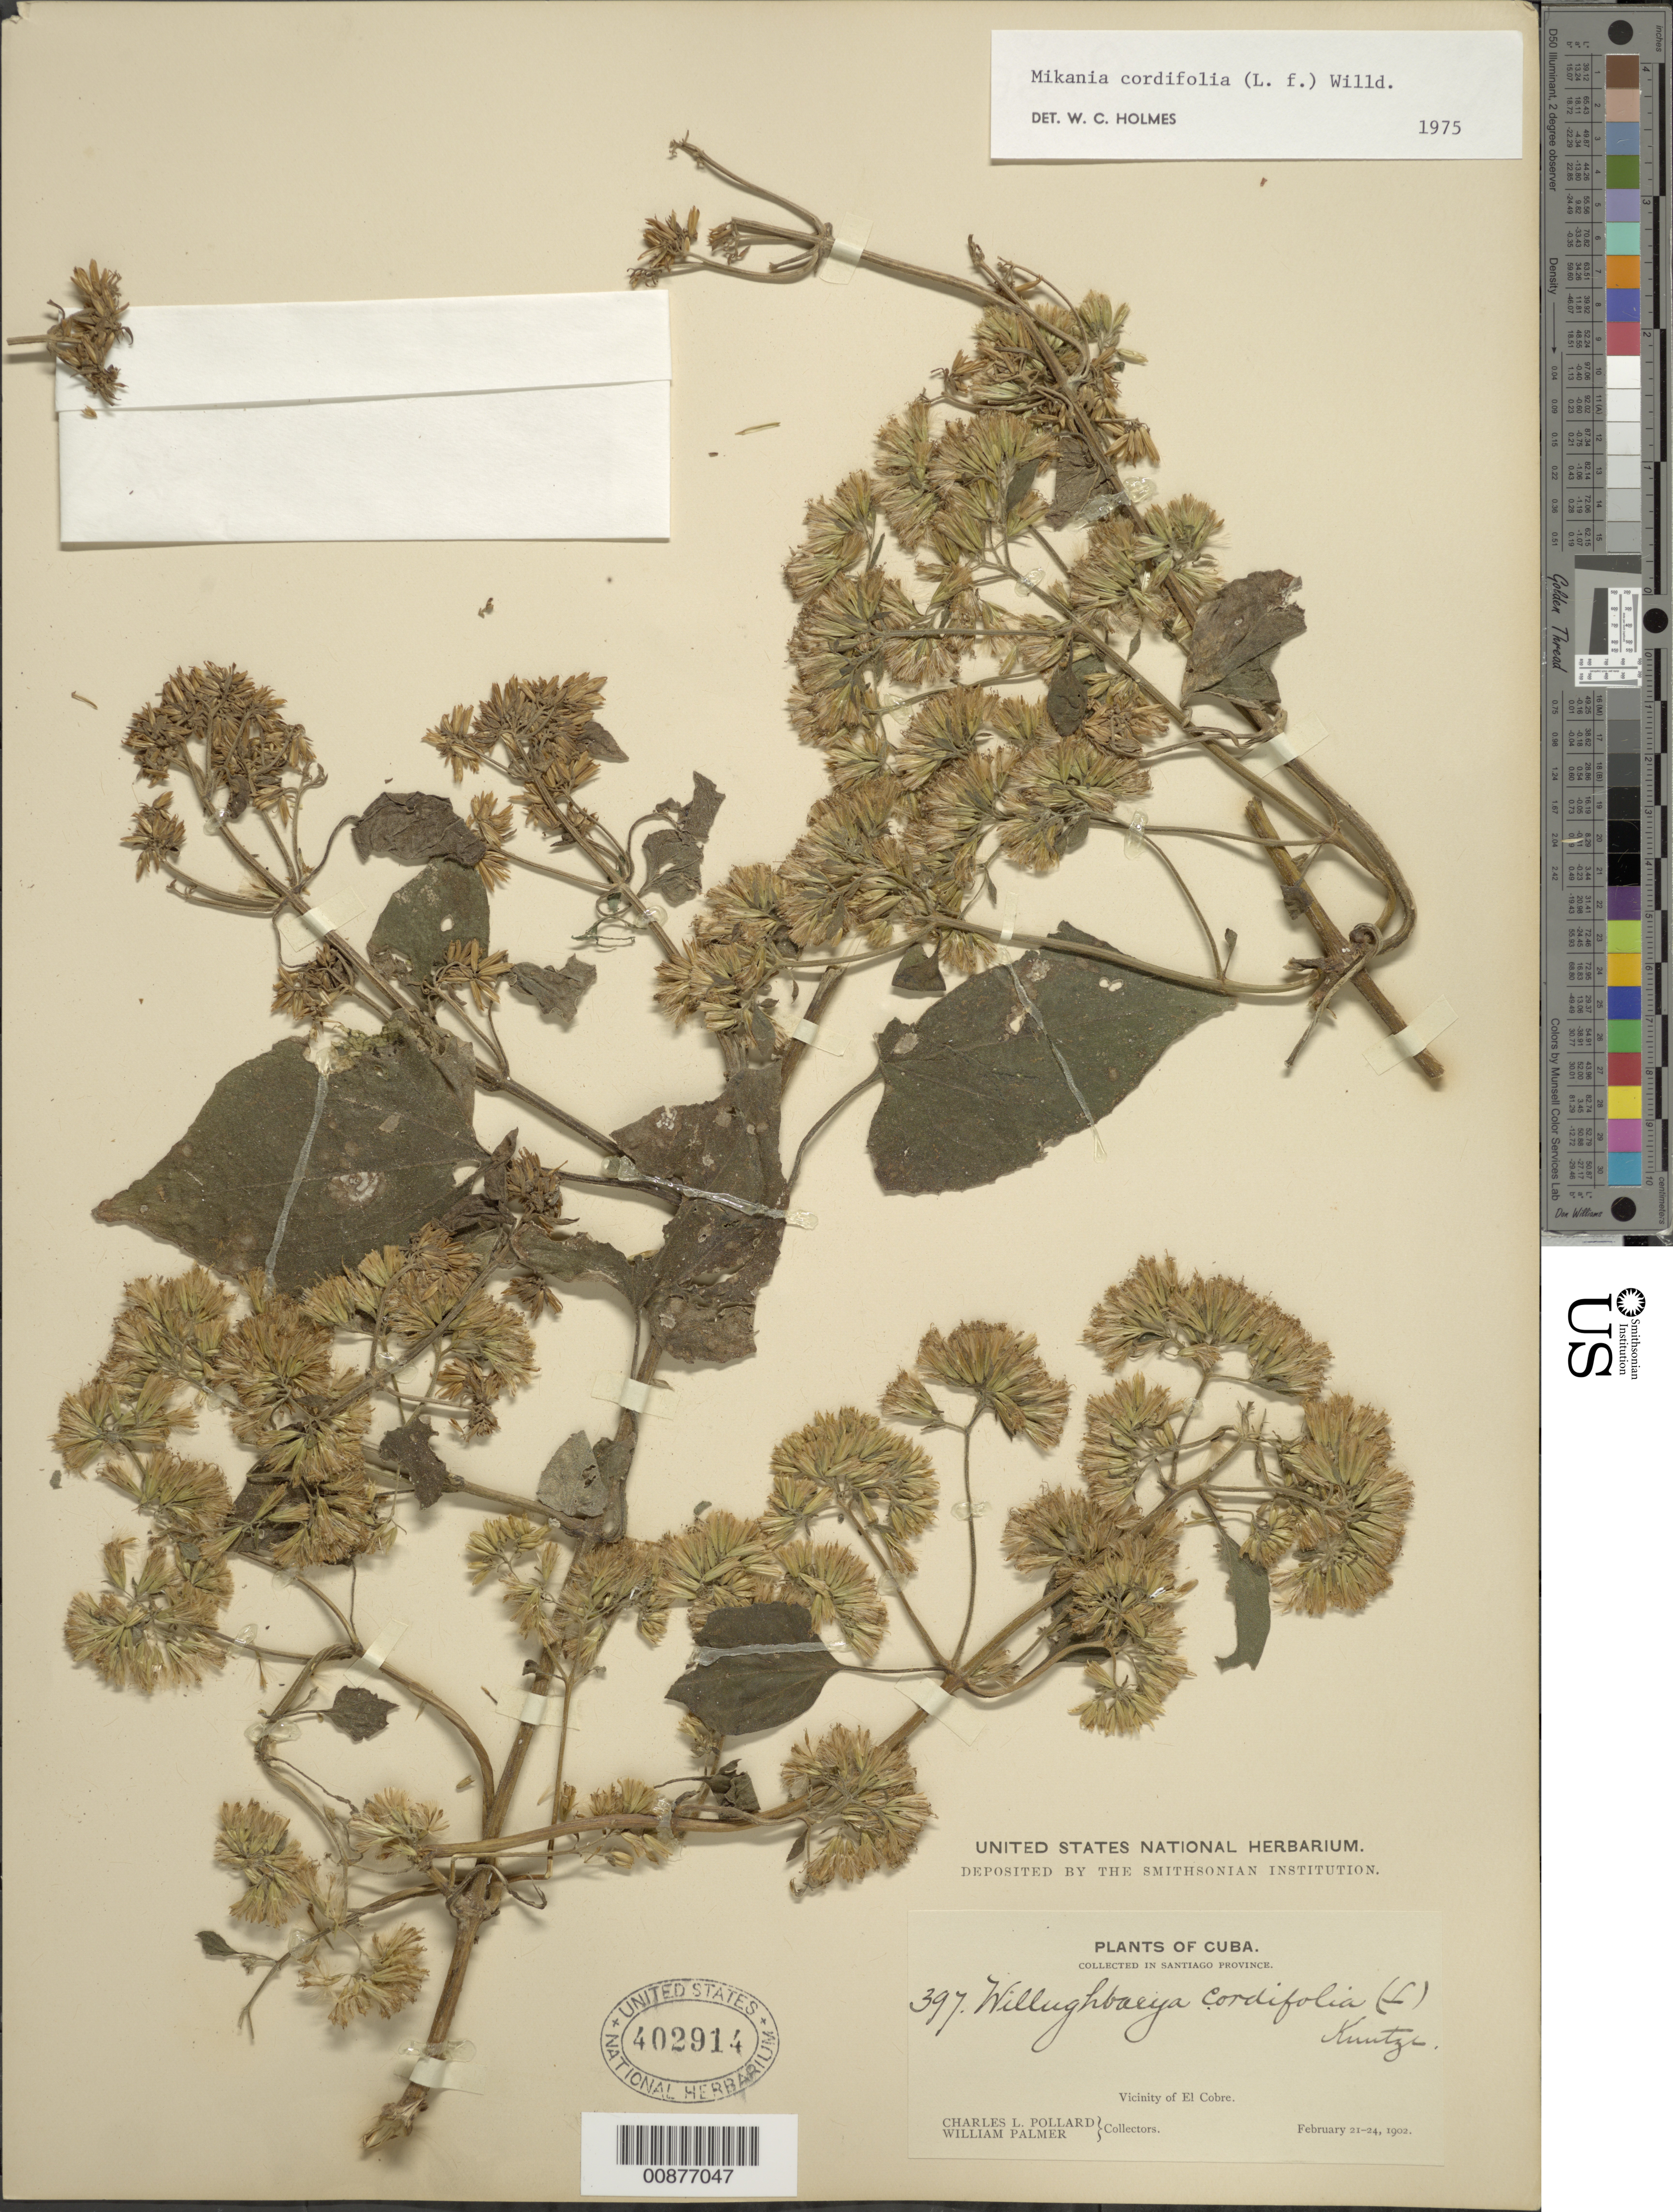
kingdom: Plantae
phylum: Tracheophyta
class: Magnoliopsida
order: Asterales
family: Asteraceae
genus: Mikania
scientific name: Mikania cordifolia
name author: Kunth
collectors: C. L. Pollard & W. Palmer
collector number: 397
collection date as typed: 21 Feb 1902 to 24 Feb 1902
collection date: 1902-02-21/1902-02-24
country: Cuba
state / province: Santiago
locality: Vicinity of El Cobre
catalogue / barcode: US 402914